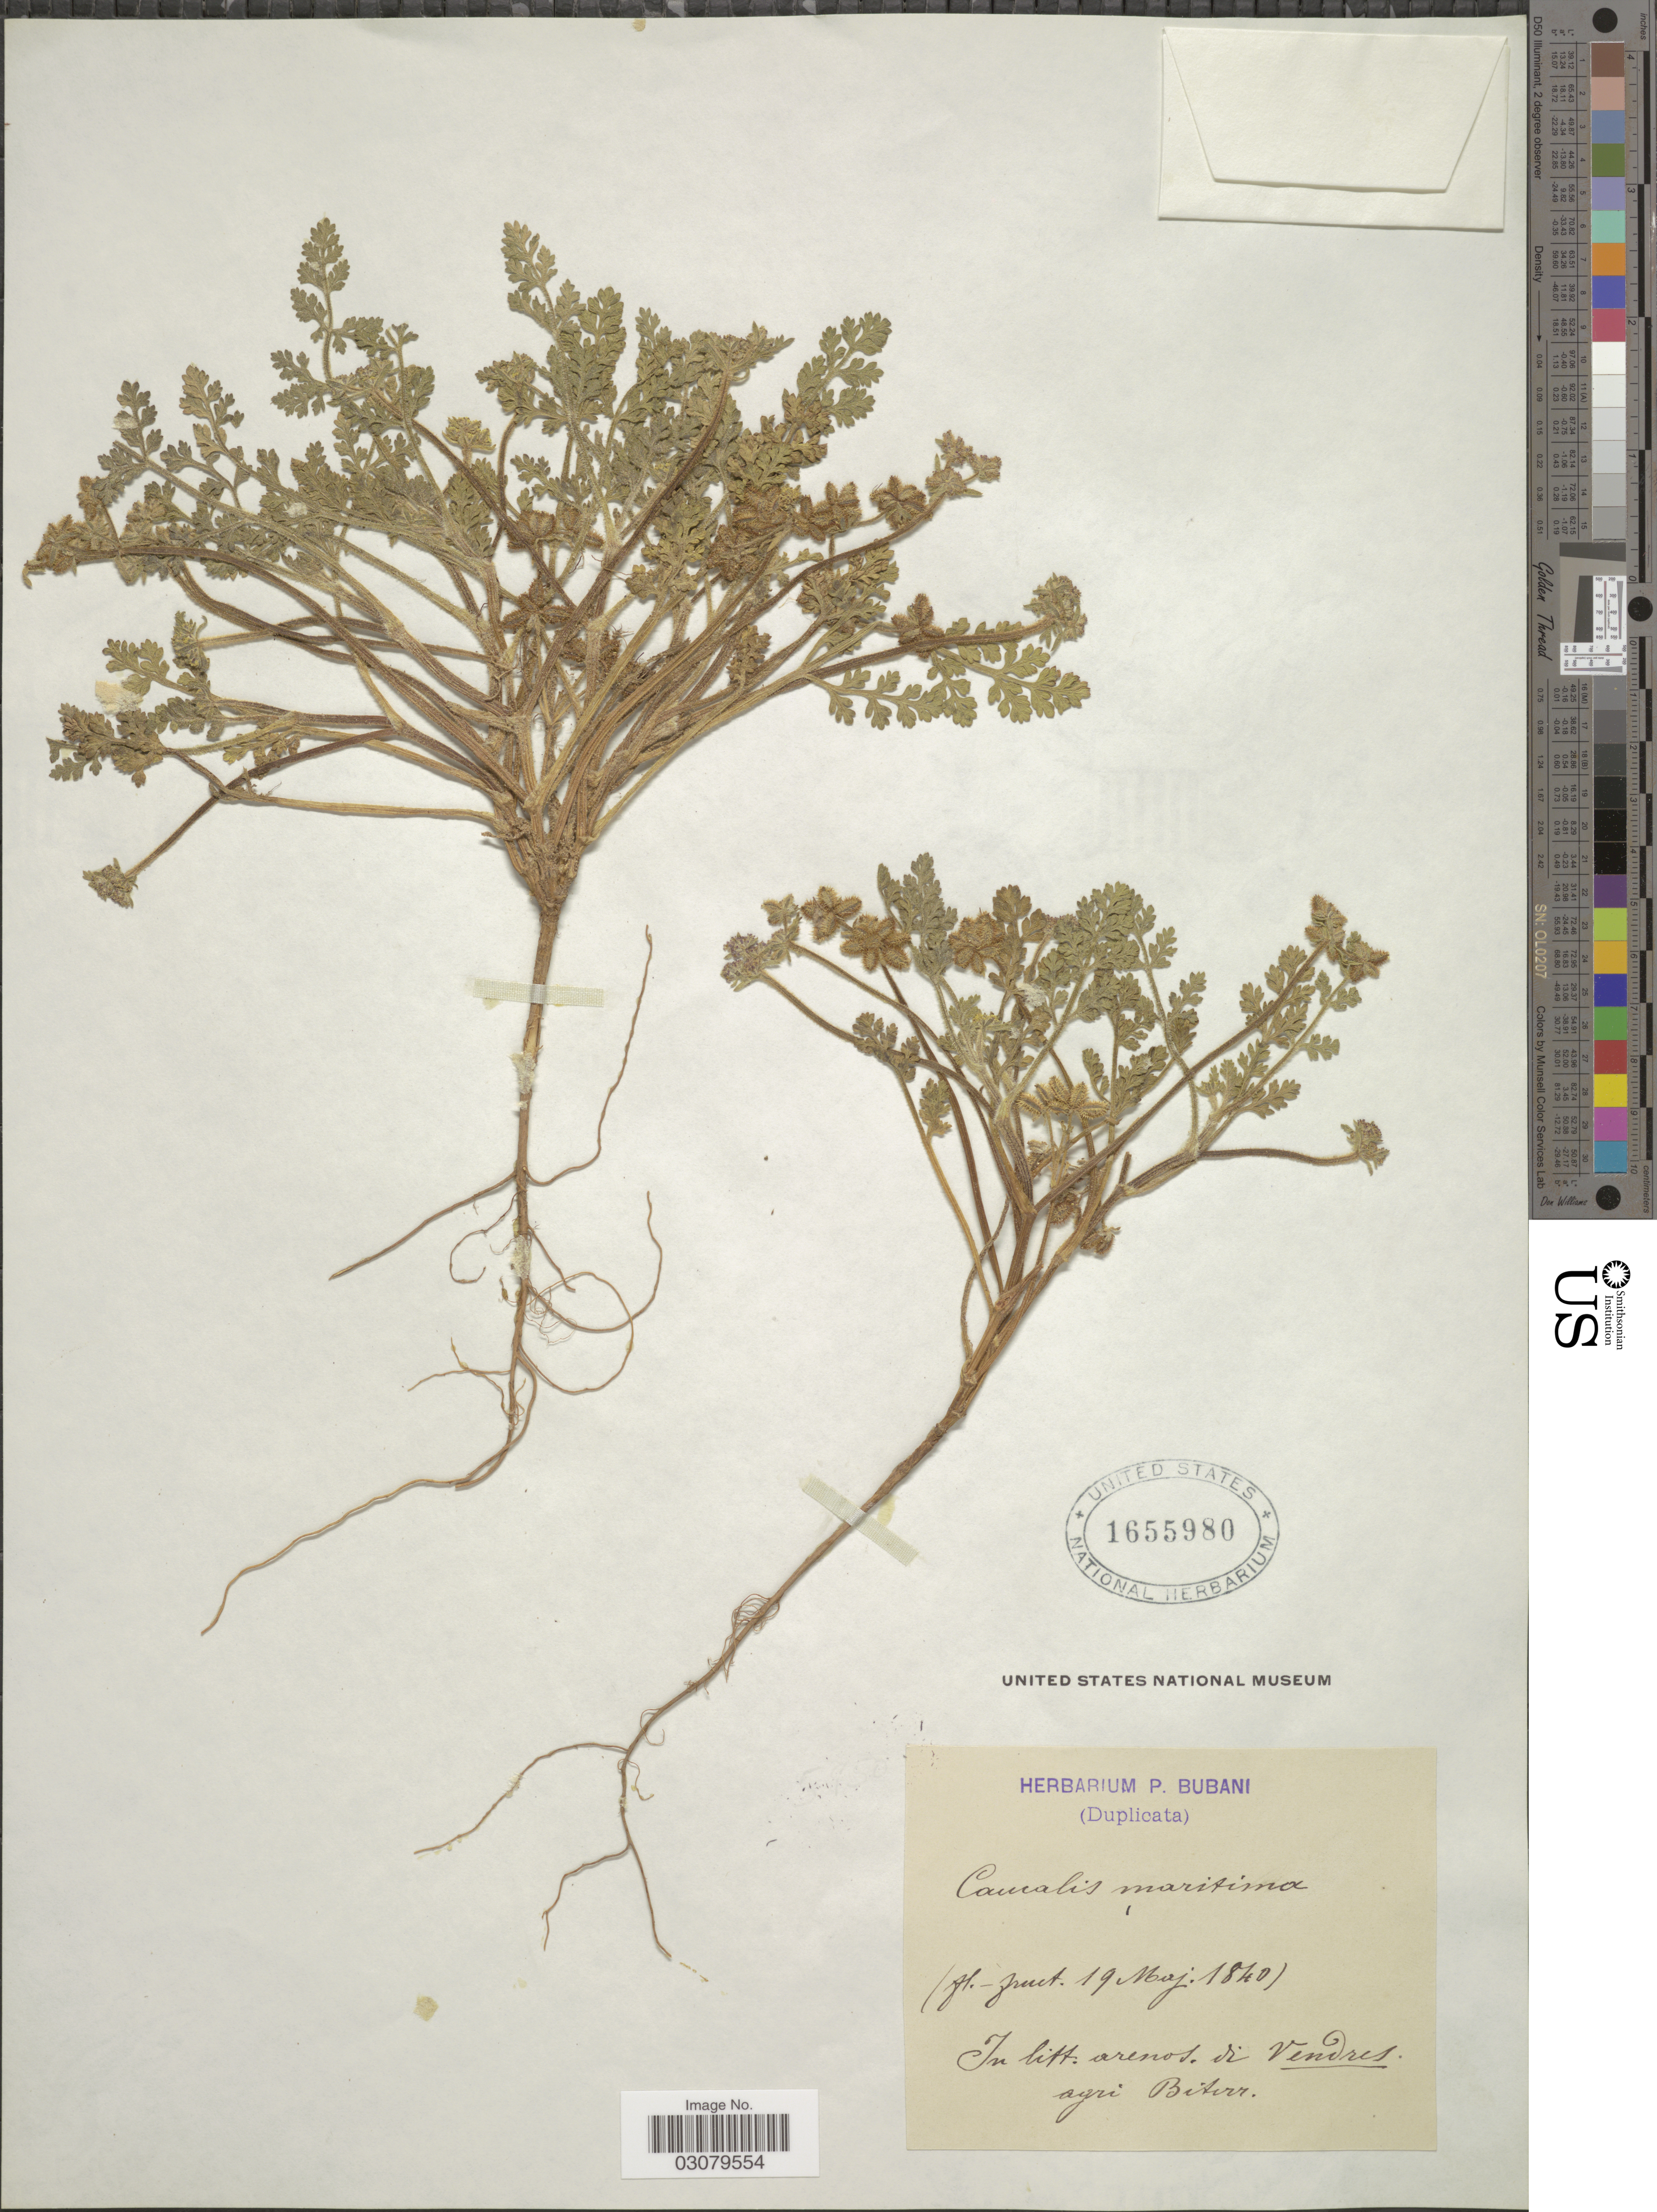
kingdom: Plantae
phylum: Tracheophyta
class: Magnoliopsida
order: Apiales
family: Apiaceae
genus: Caucalis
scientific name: Caucalis maritima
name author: Gouan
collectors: ex herb. P. Bubani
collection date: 1840-05-19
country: France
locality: In litt. arenos. di Vendres agri Biterr.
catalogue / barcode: US 1655980